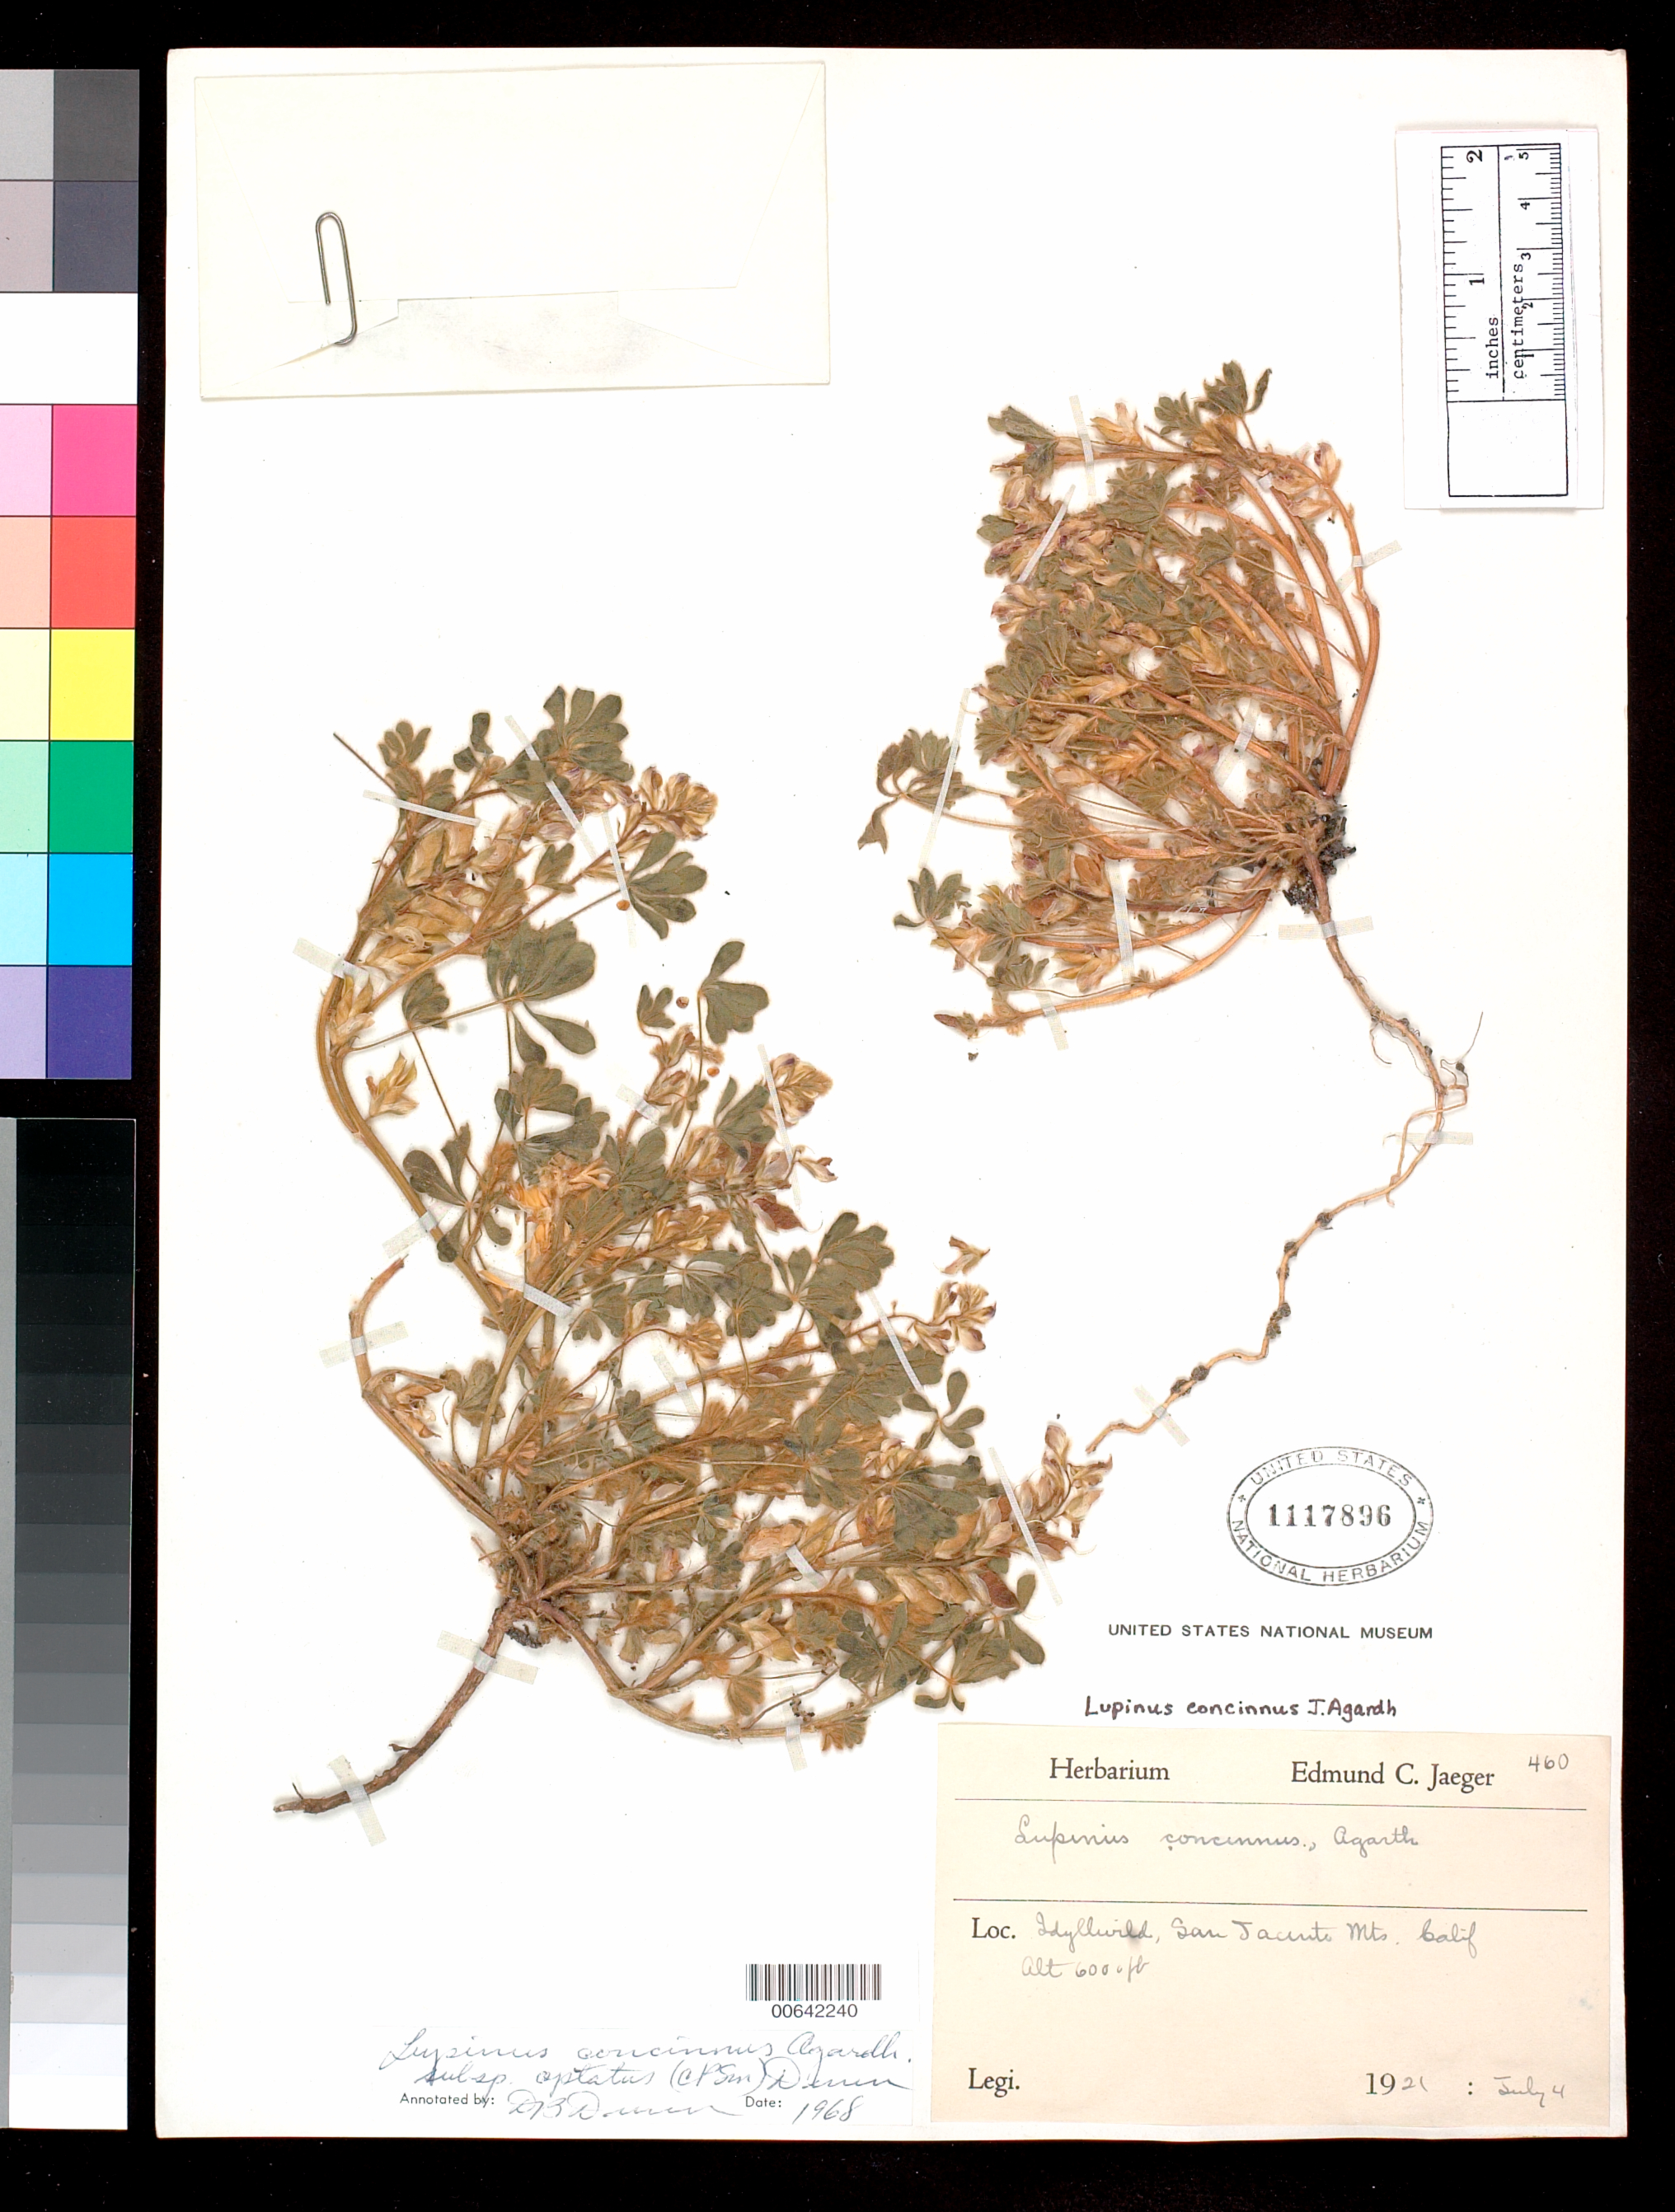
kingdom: Plantae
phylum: Tracheophyta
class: Magnoliopsida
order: Fabales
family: Fabaceae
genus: Lupinus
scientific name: Lupinus concinnus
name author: J. Agardh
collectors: E. Jaeger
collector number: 460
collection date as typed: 04 Jul 1921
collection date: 1921-07-04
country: United States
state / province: California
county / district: Riverside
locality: Idyllwild, San Jacinto Mts.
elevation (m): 1829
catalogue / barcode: US 1117896